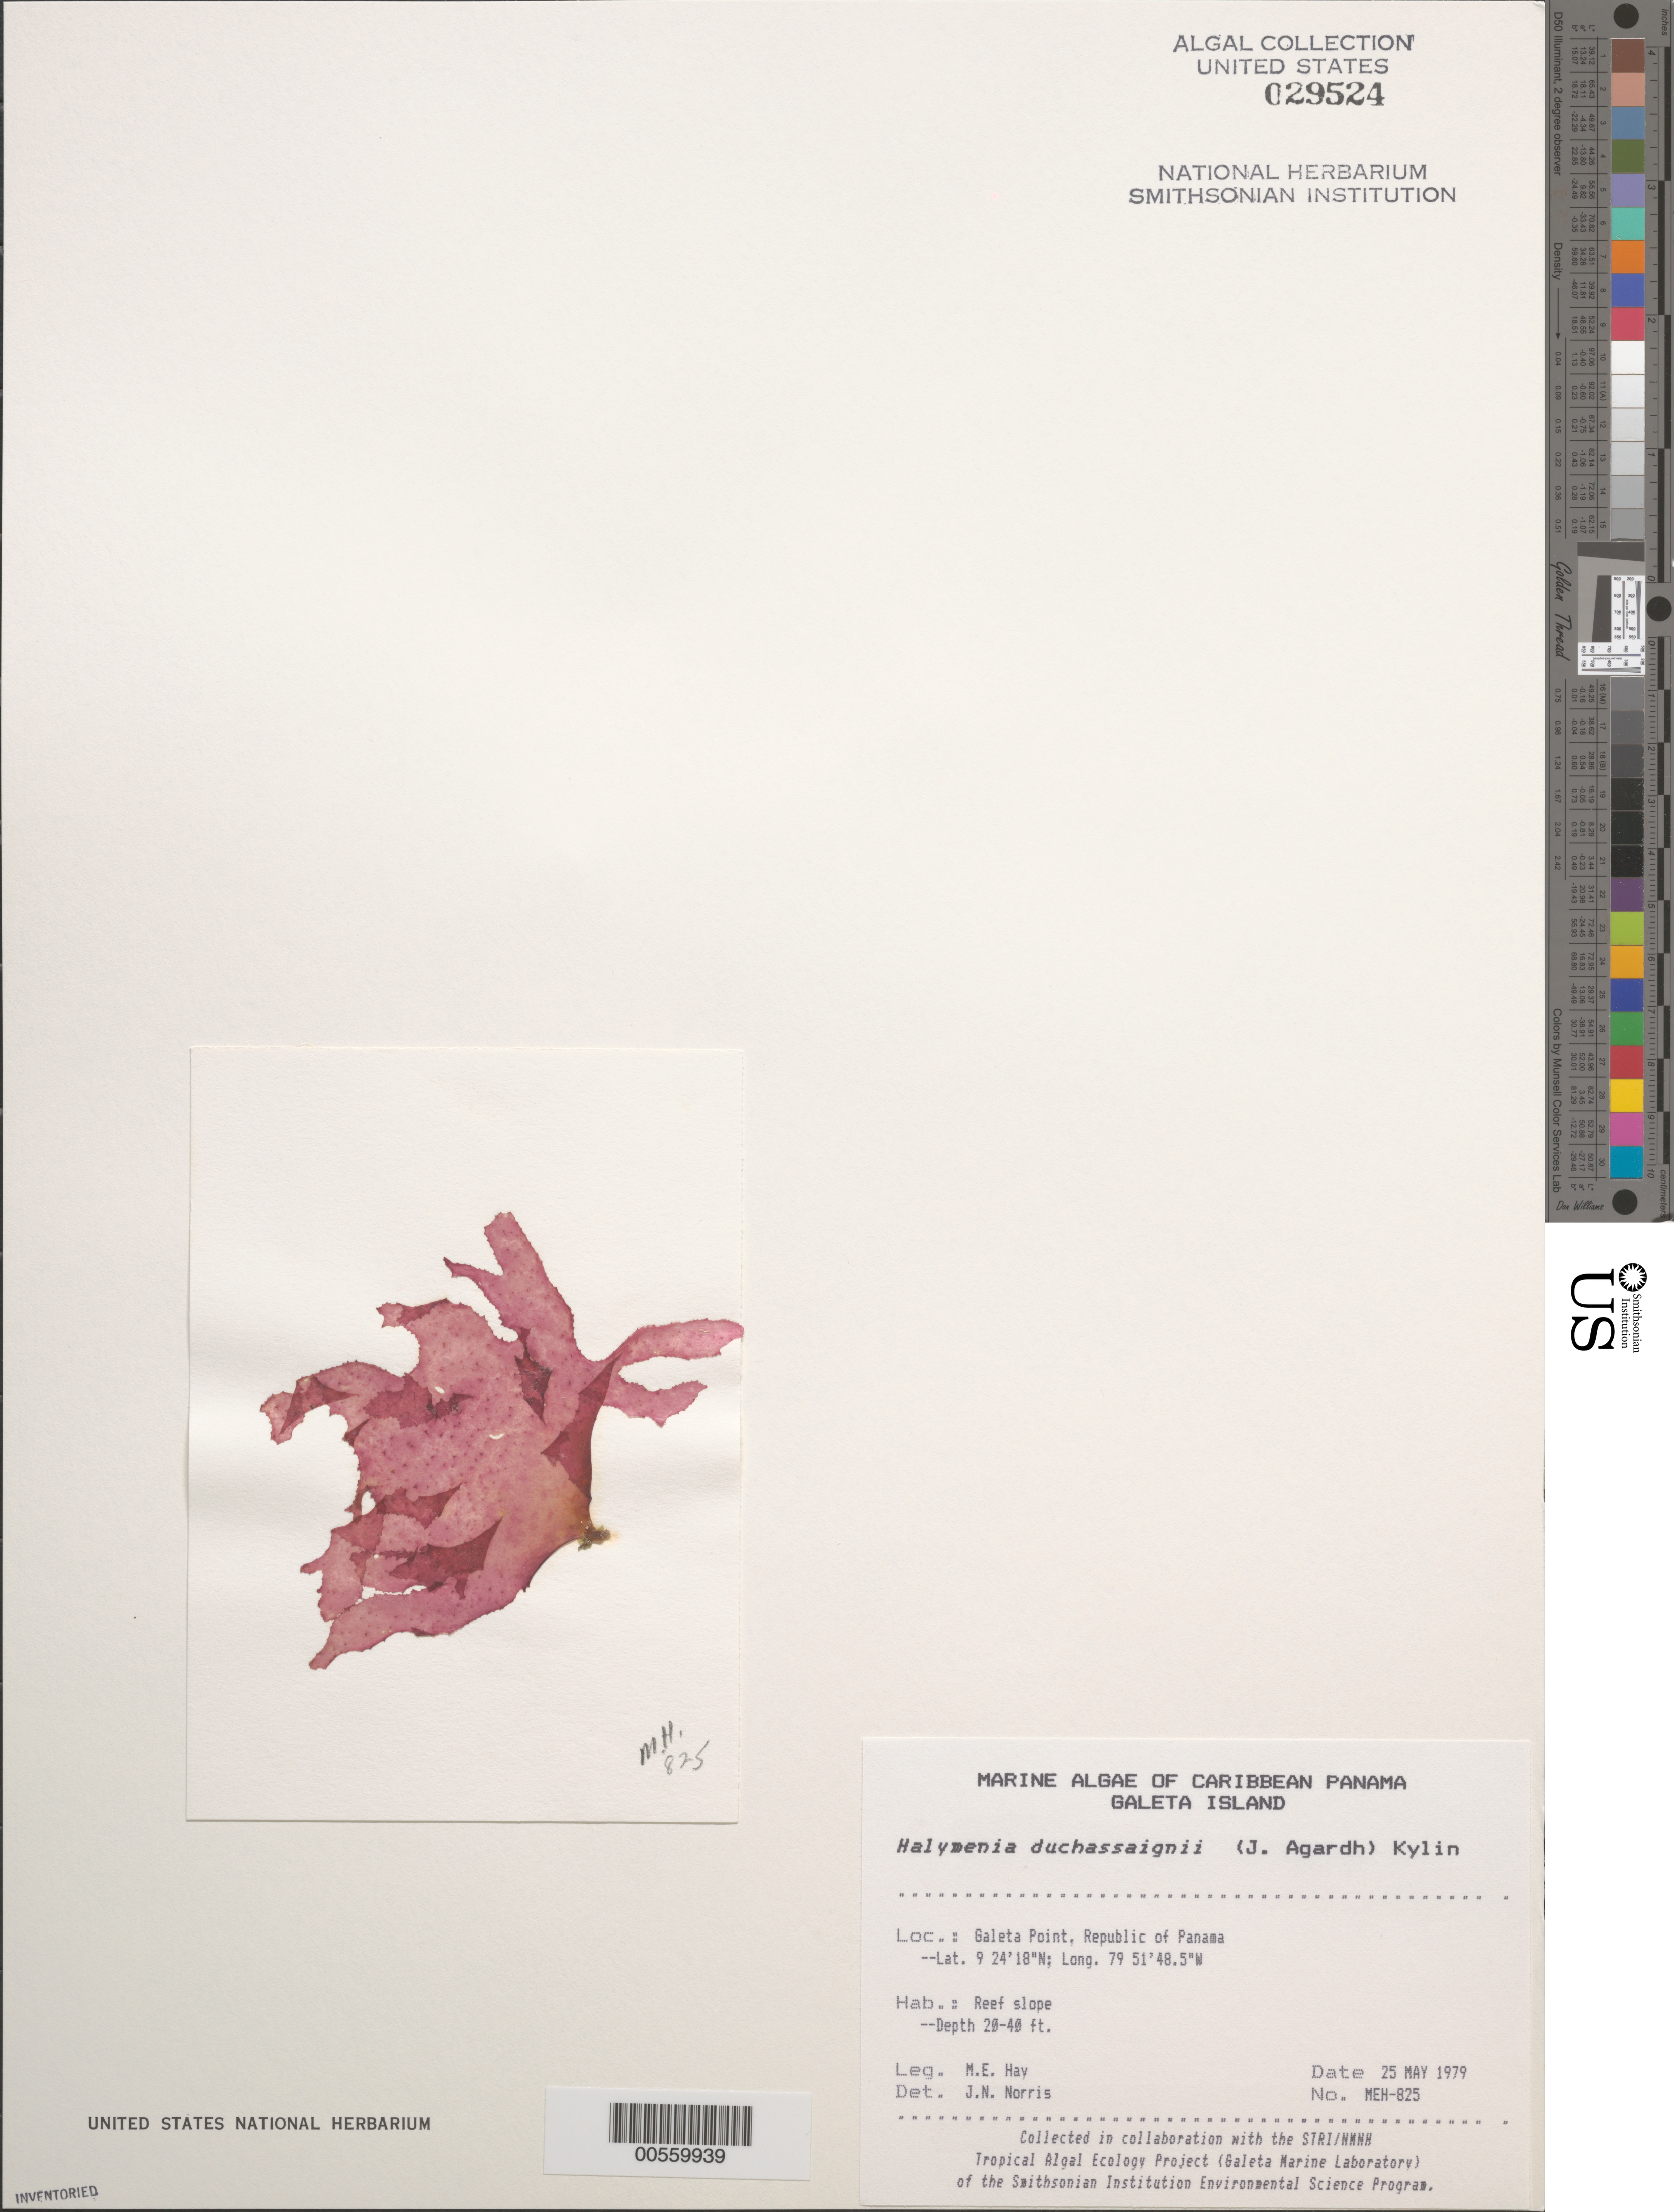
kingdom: Plantae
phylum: Rhodophyta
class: Florideophyceae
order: Halymeniales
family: Halymeniaceae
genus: Halymenia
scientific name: Halymenia duchassaignii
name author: (J. Agardh) Kylin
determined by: Norris, James N.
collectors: M. E. Hay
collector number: MEH-825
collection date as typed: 25 May 1979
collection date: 1979-05-25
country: Panama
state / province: Colón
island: Galeta Island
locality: Galeta Point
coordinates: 9 24' 18" N, 79 51' 48.5" W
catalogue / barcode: US 29524